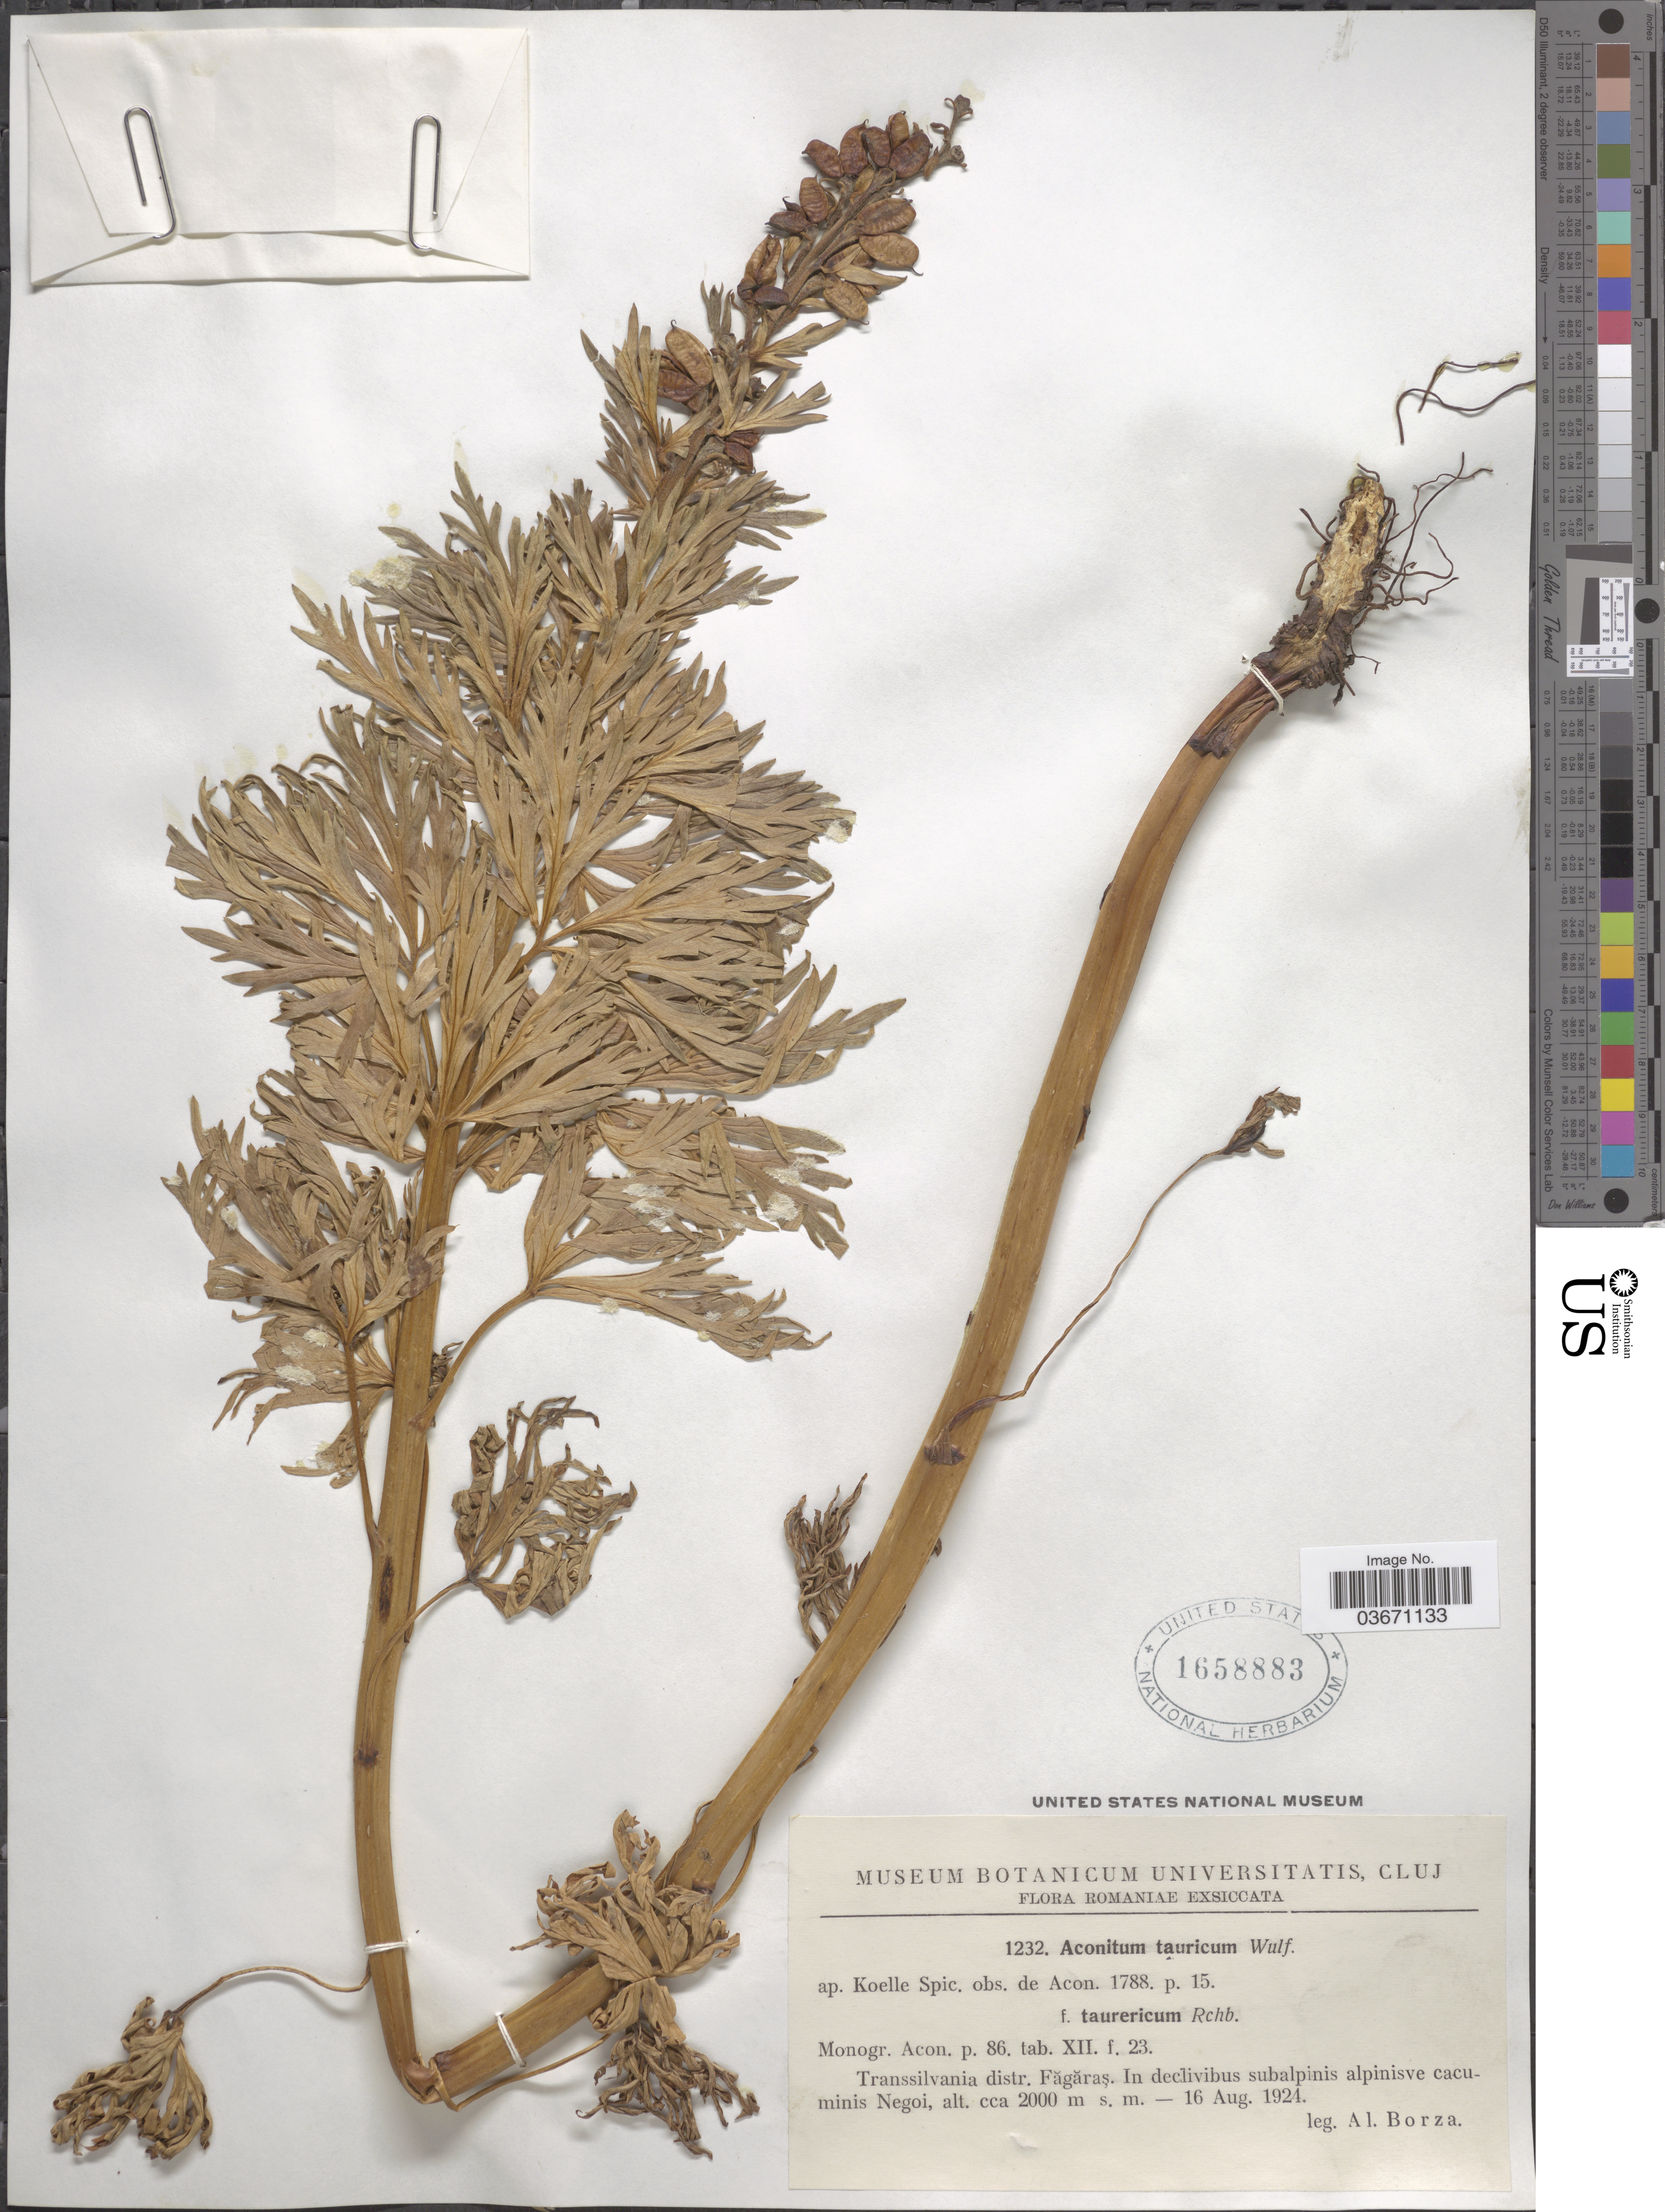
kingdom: Plantae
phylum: Tracheophyta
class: Magnoliopsida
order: Ranunculales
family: Ranunculaceae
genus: Aconitum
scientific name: Aconitum tauricum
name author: Wulfen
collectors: A. Borza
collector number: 1232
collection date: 1924-08-16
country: Romania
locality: Transsilvania distr. Fagaras. In declivibus subalpinis alpinisve cacuminis Negoi.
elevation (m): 2000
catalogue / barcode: US 1658883